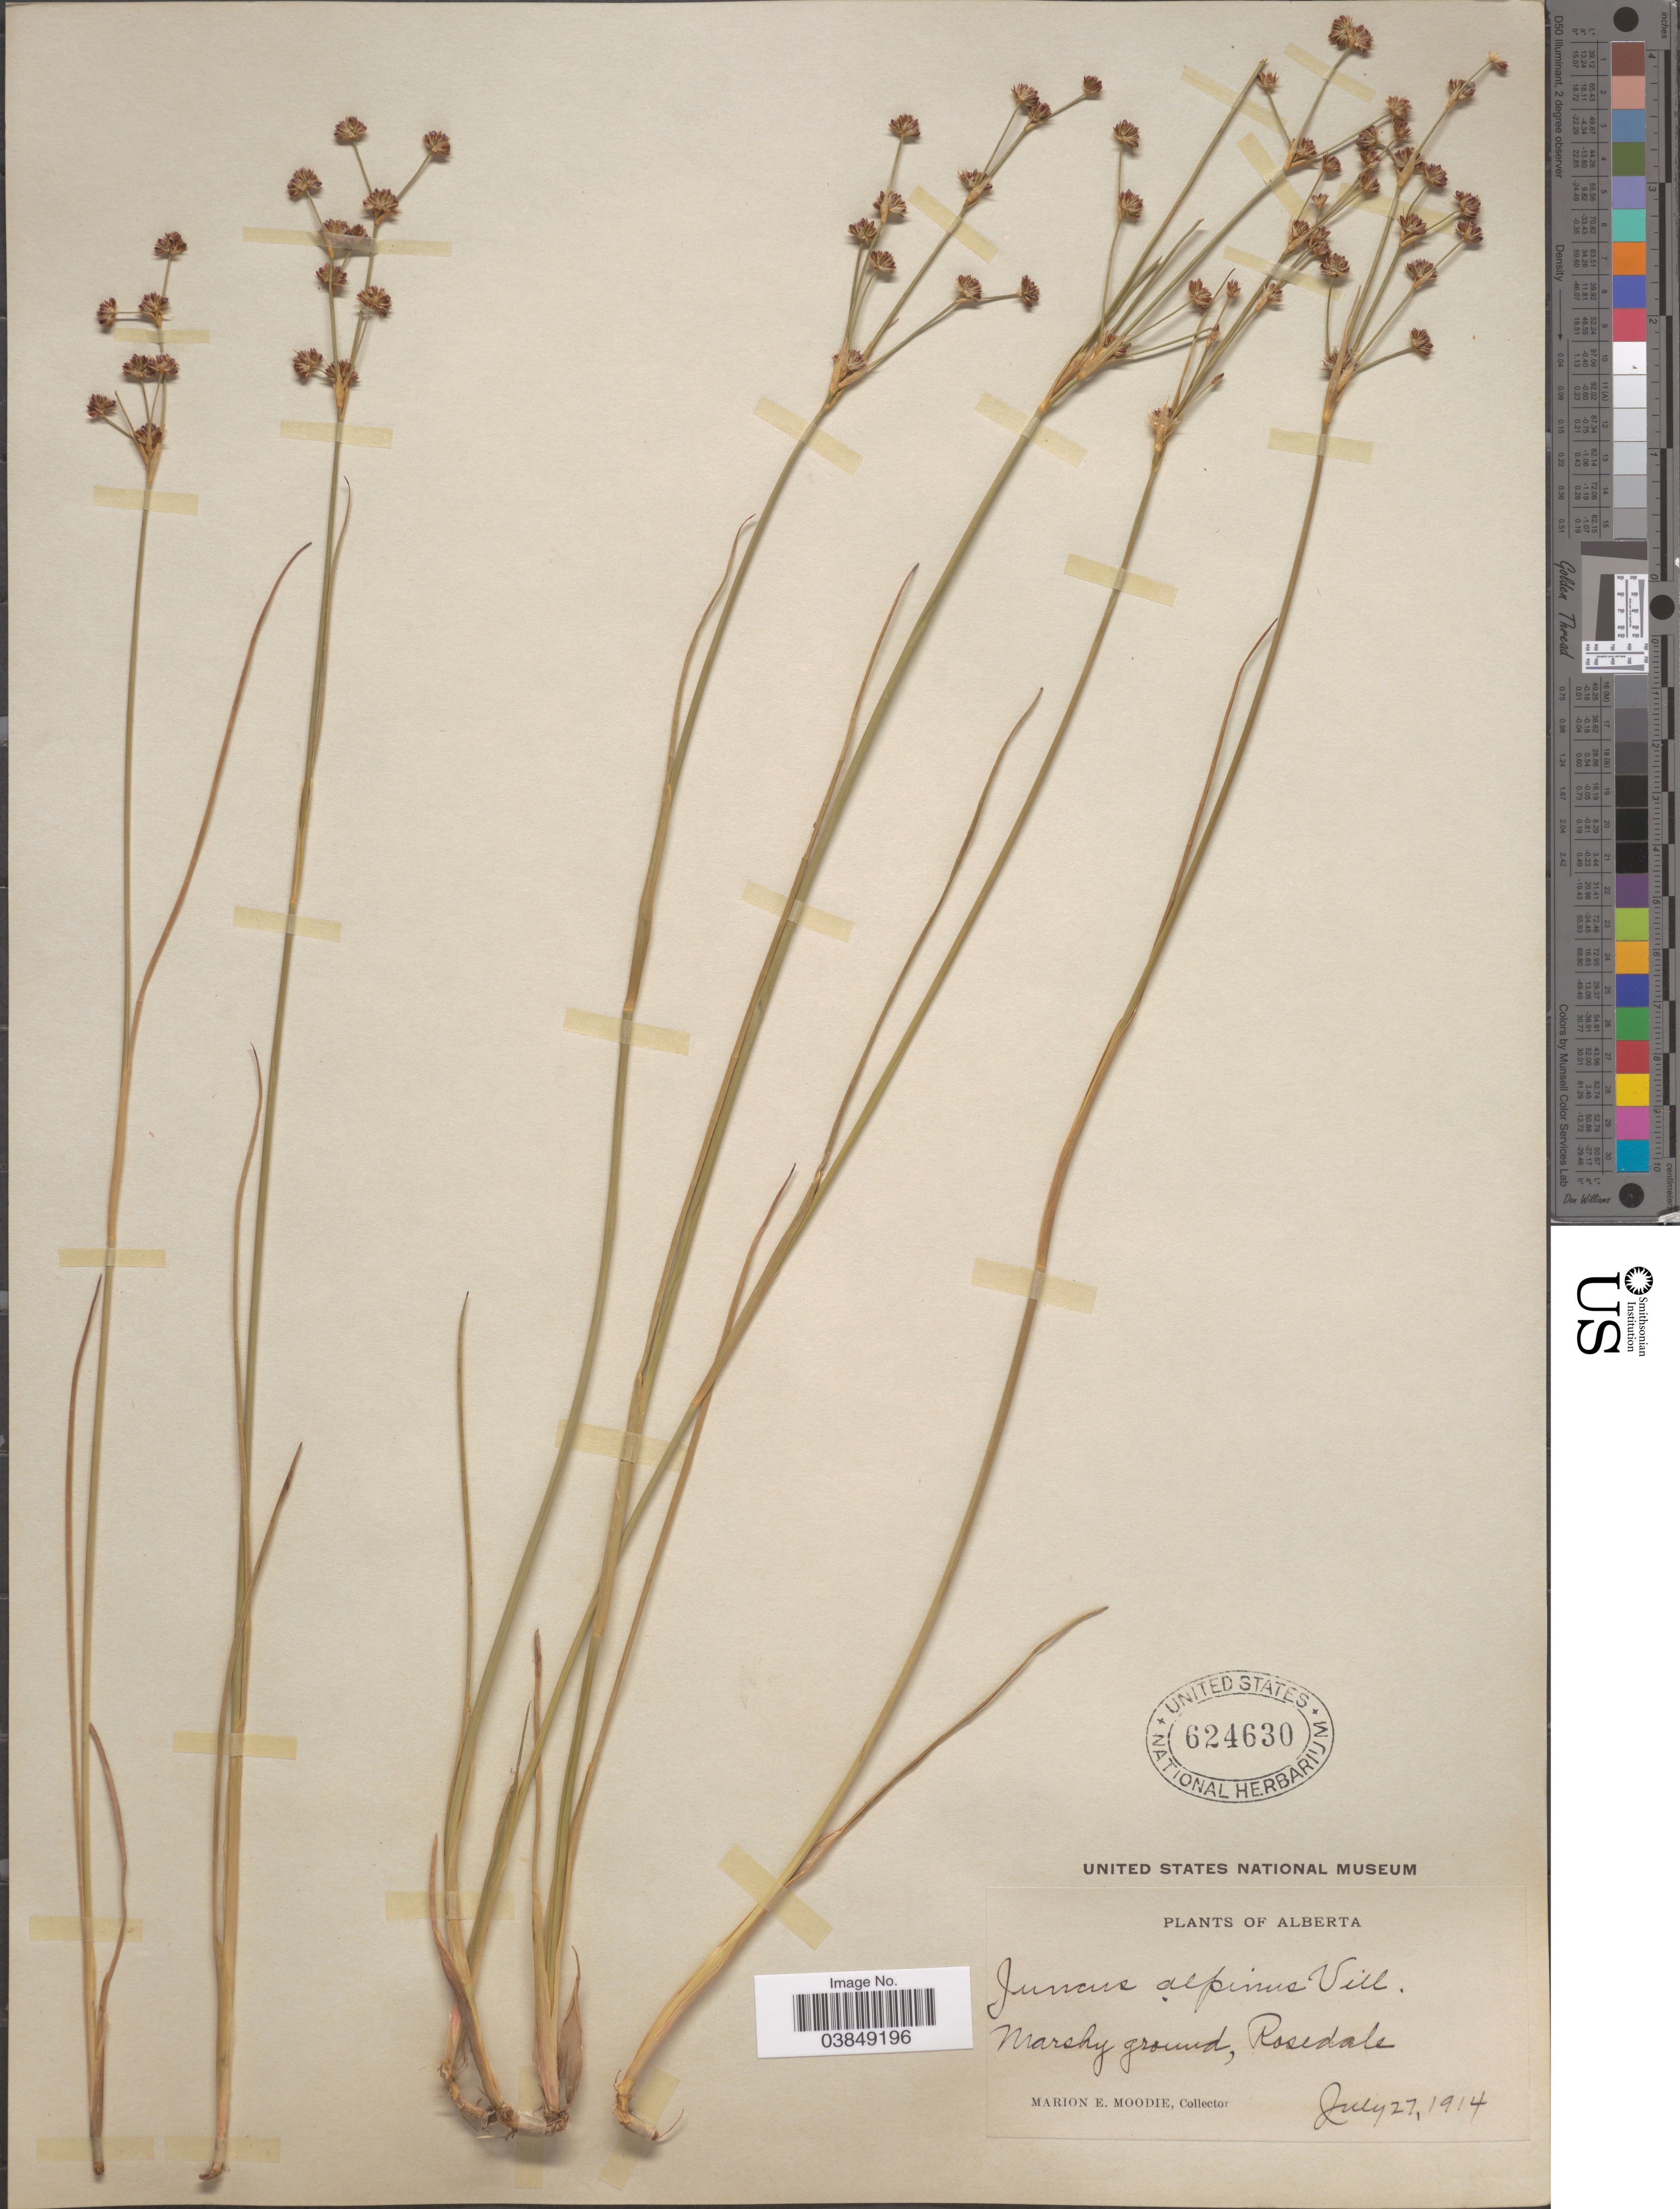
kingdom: Plantae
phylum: Tracheophyta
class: Liliopsida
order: Poales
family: Juncaceae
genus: Juncus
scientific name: Juncus alpinus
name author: Vill.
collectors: M. E. Moodie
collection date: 1914-07-27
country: Canada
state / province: Alberta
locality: Marshy ground, Rosedale.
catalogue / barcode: US 624630